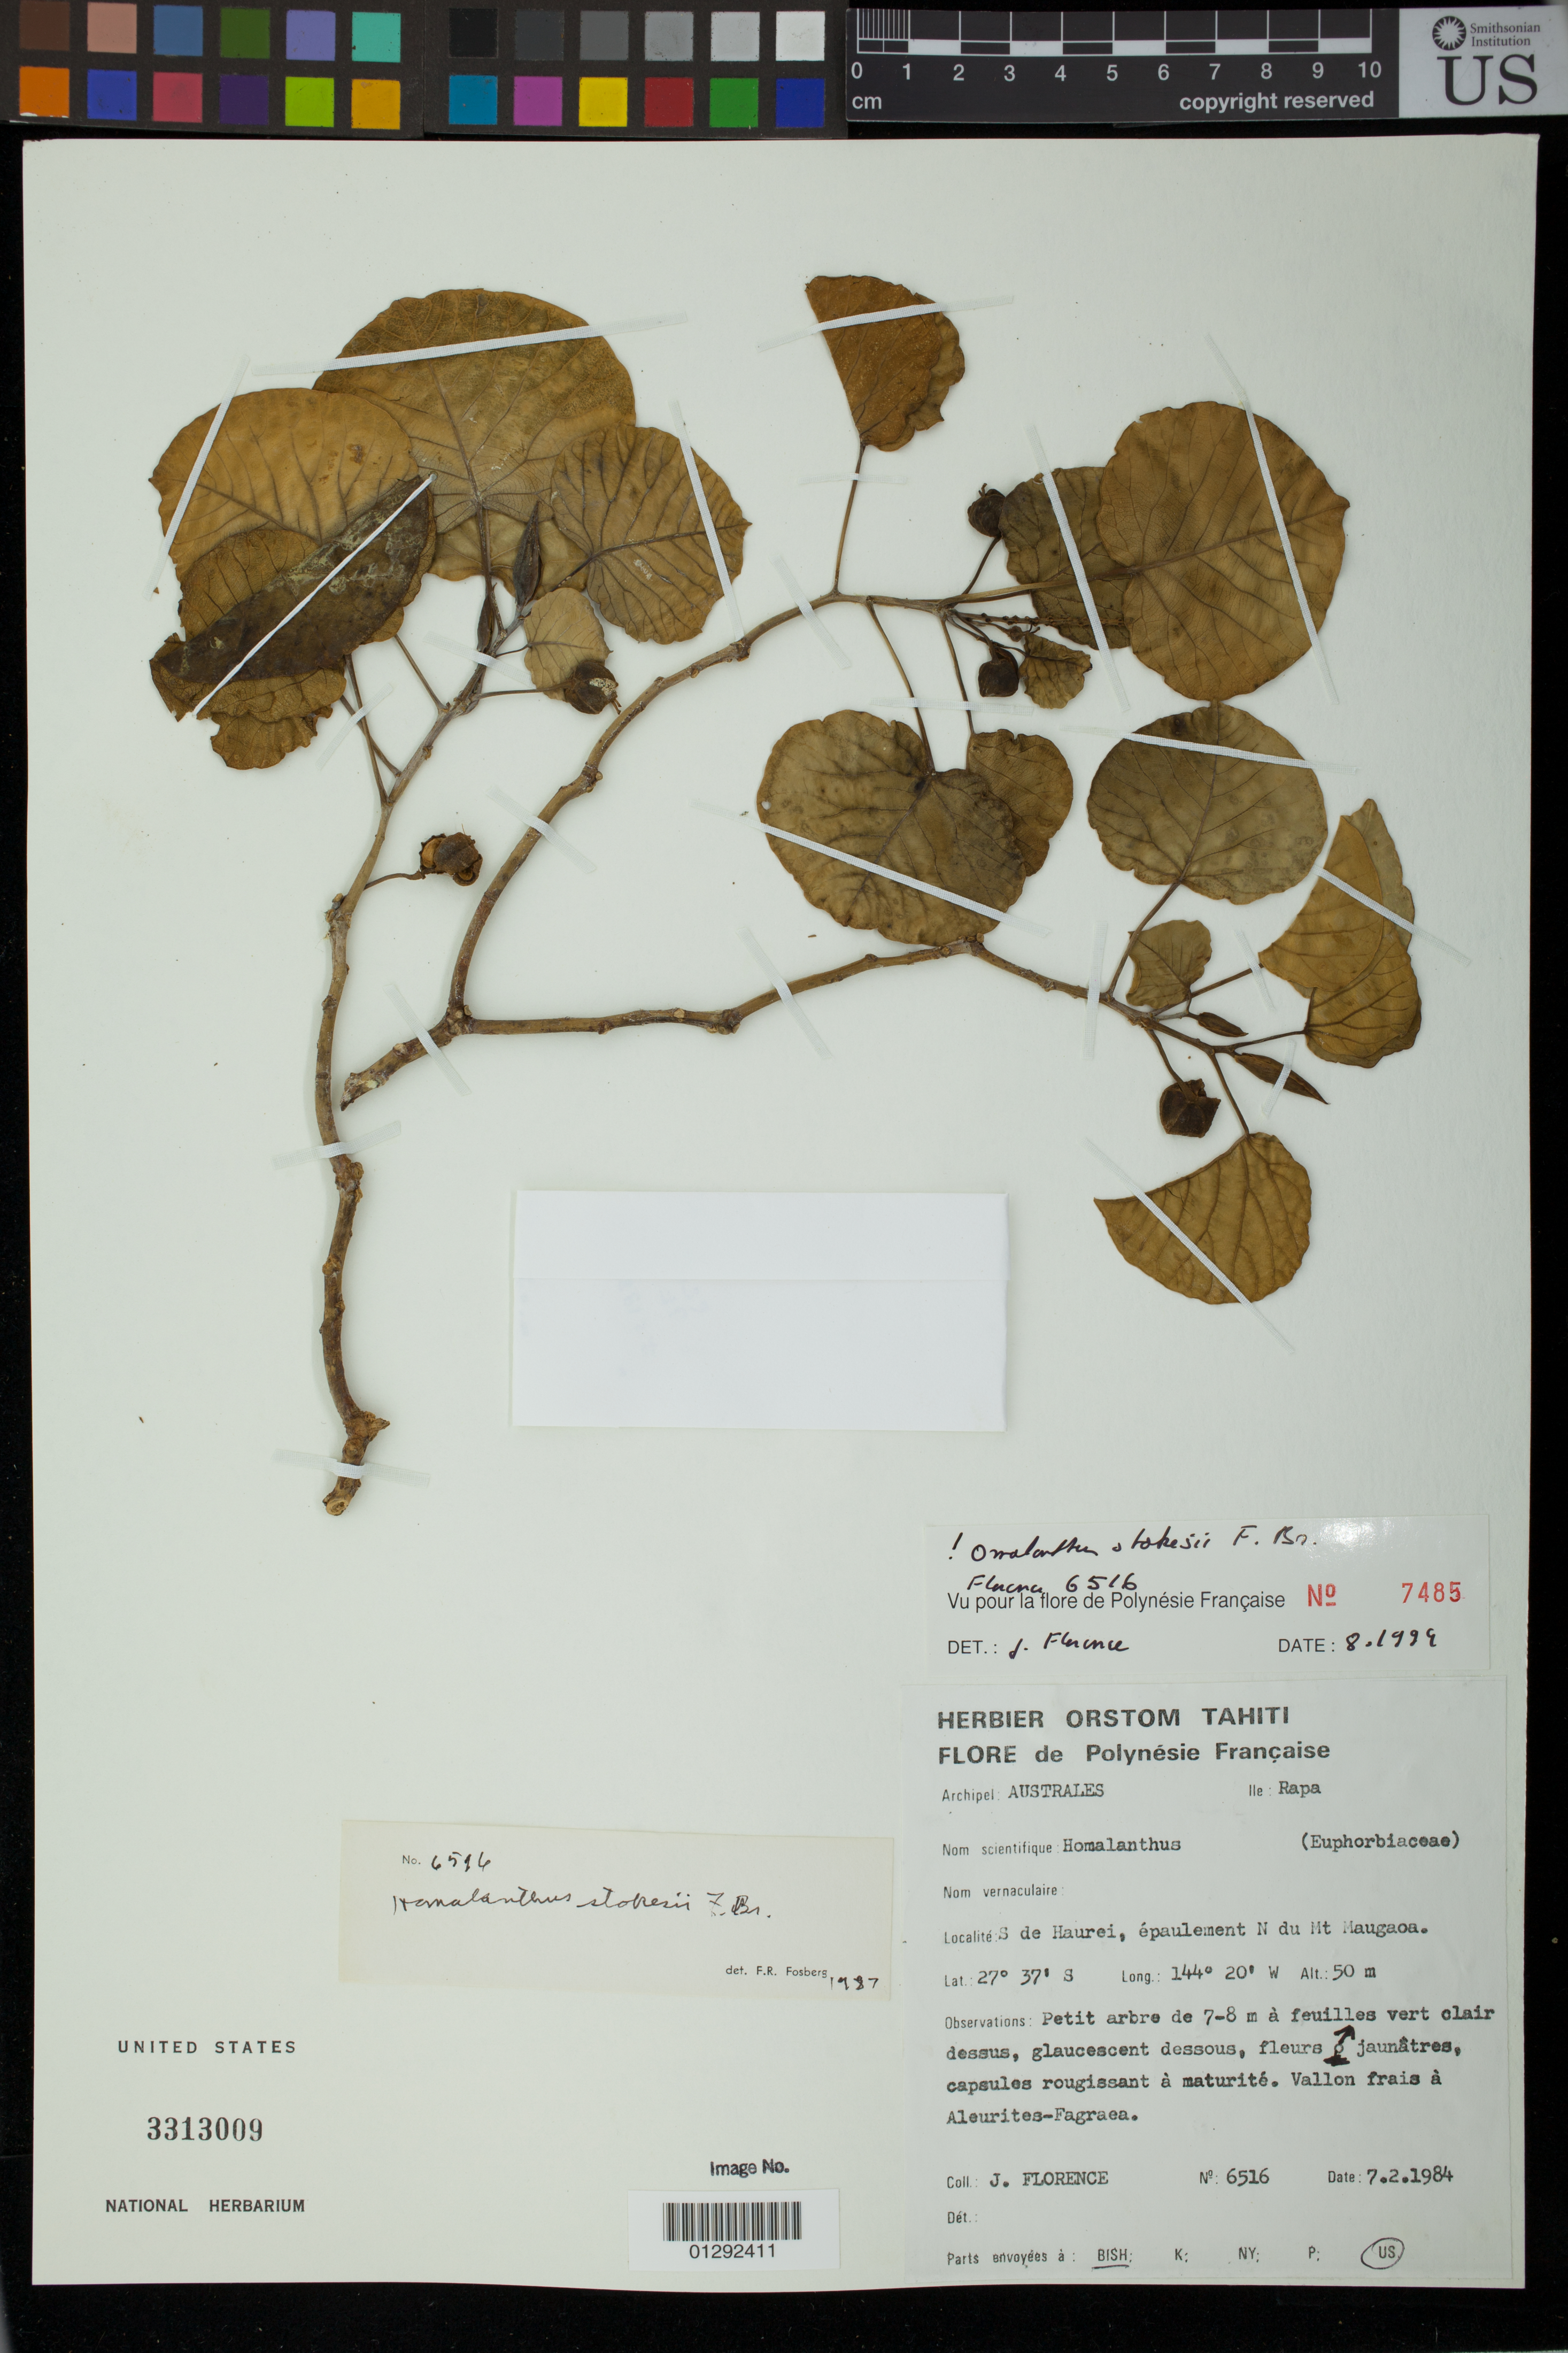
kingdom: Plantae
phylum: Tracheophyta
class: Magnoliopsida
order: Malpighiales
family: Euphorbiaceae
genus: Homalanthus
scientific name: Homalanthus stokesii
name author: F. Br.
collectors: J. Florence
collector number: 6516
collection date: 1984-02-07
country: French Polynesia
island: Rapa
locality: Australes. Rapa. S de Haurei, epaulement N du Mt Maugaoa.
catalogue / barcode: US 3313009